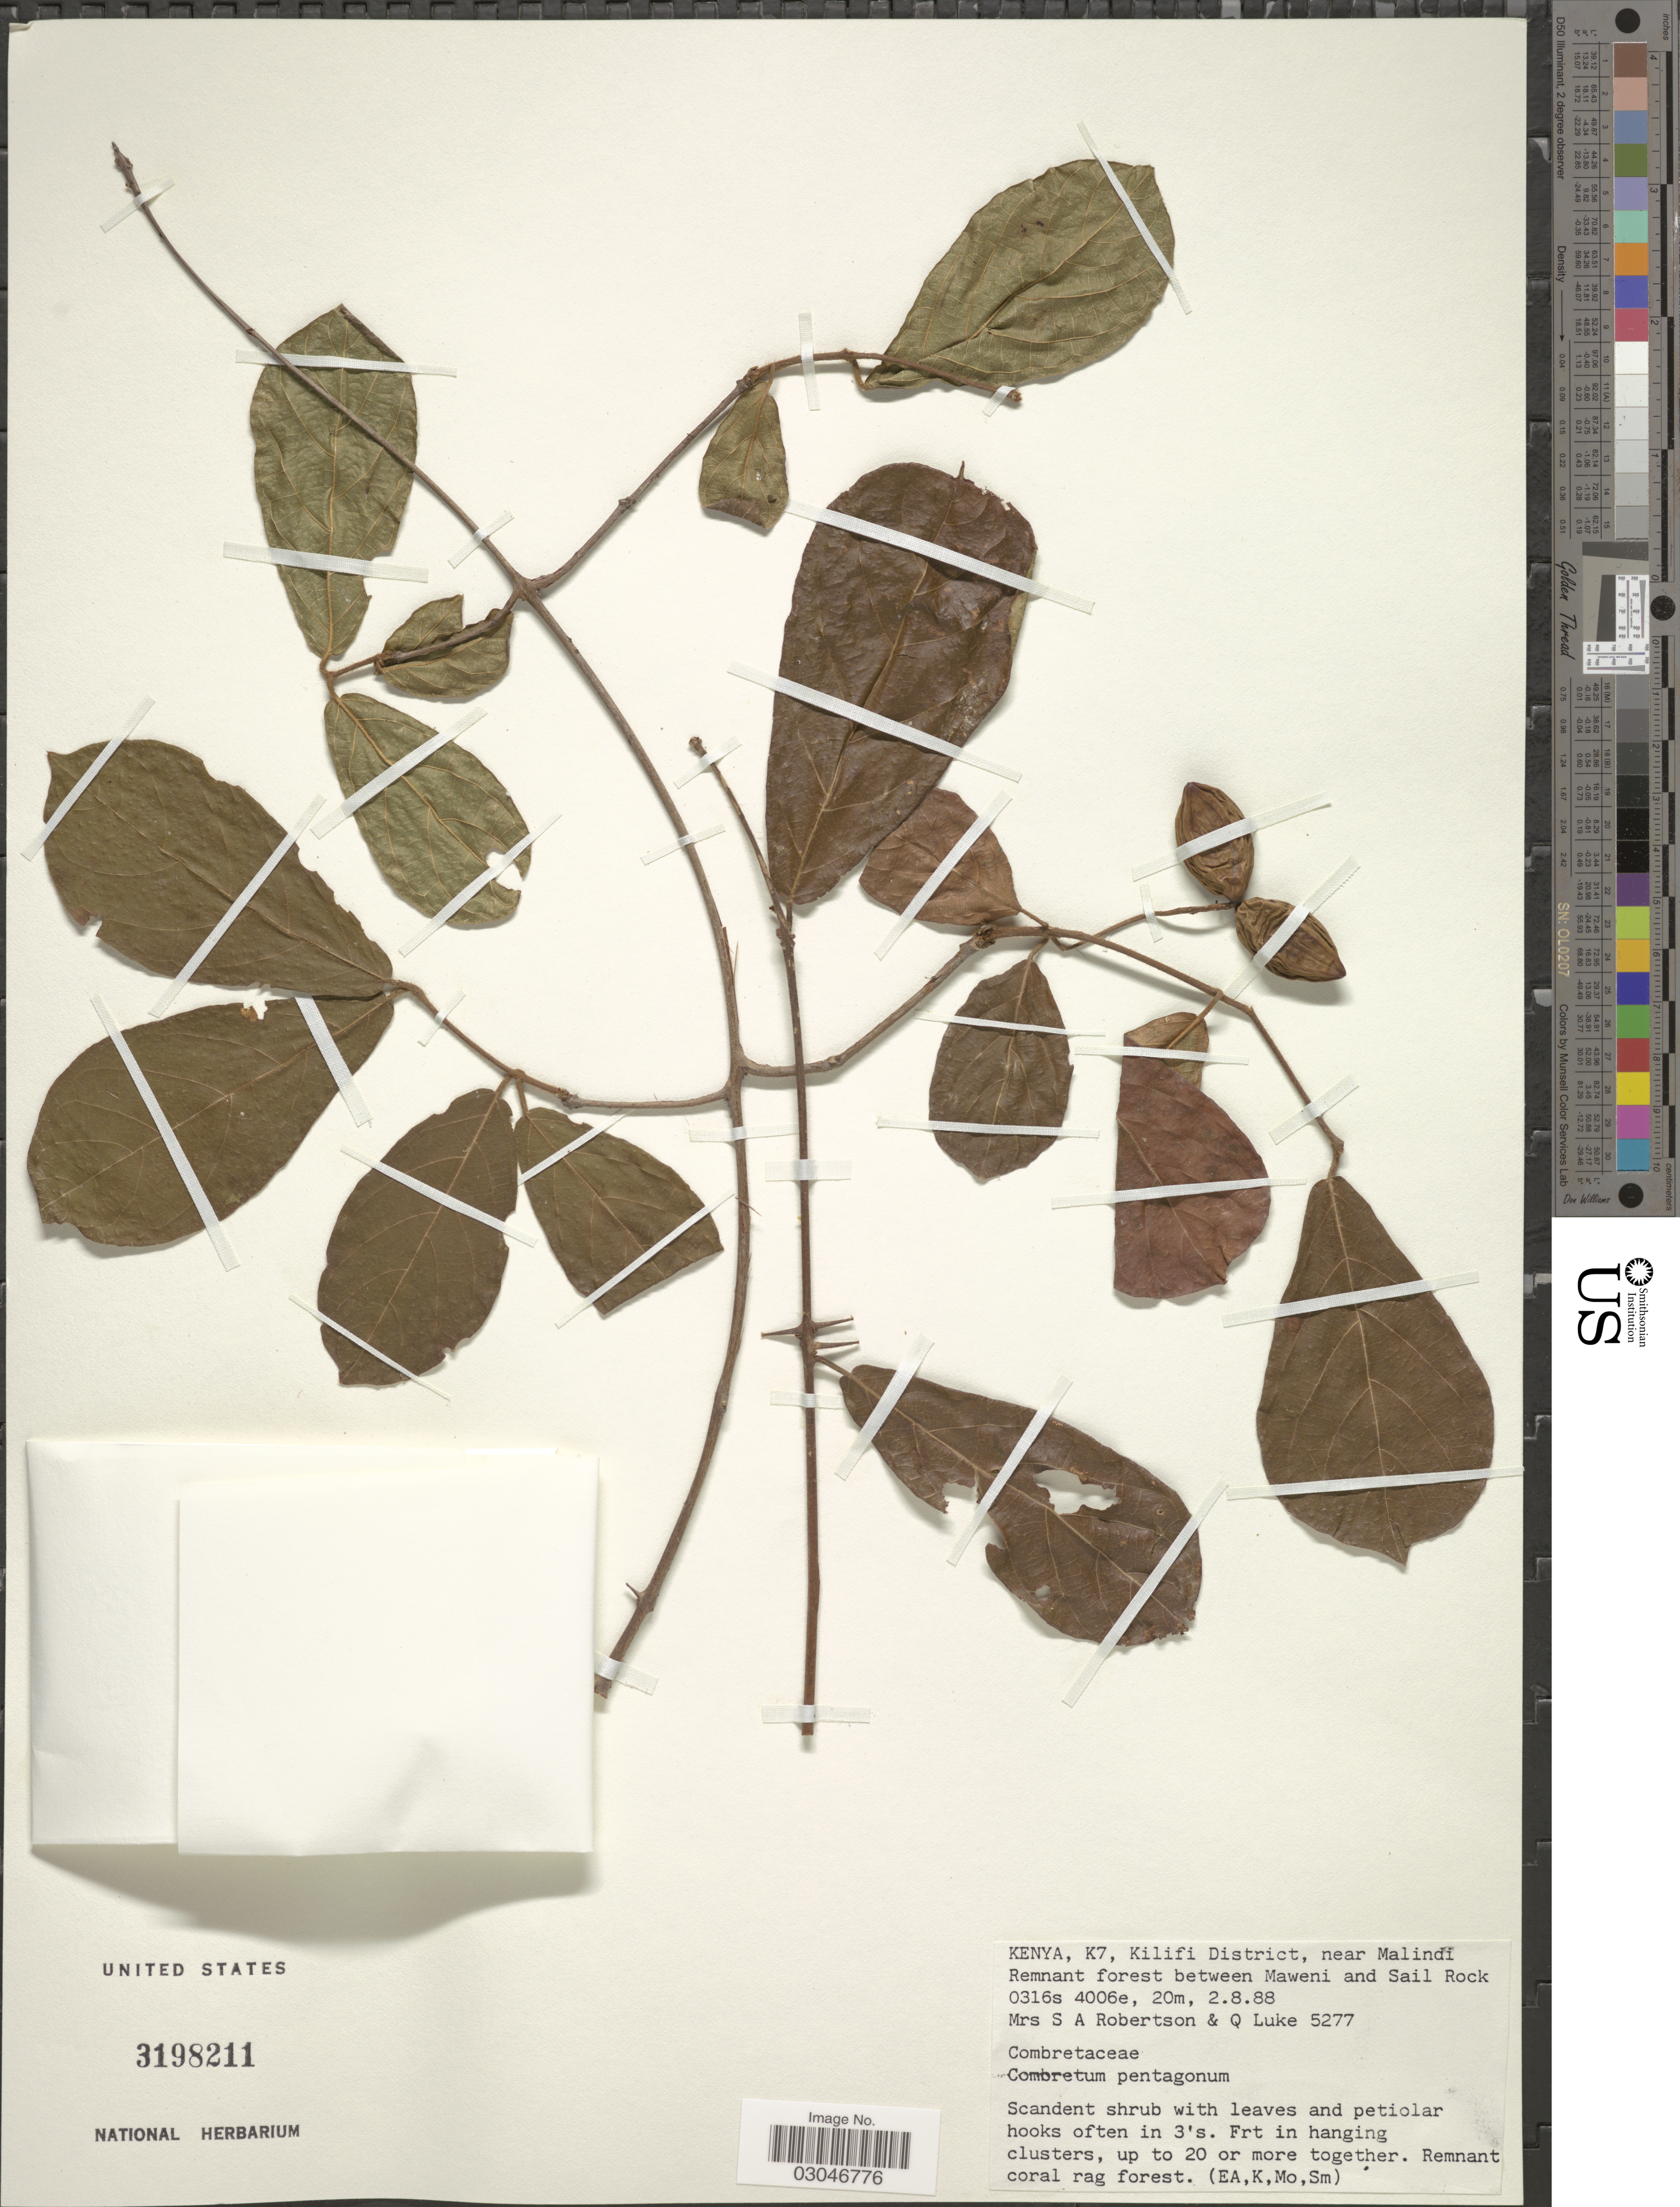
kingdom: Plantae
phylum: Tracheophyta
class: Magnoliopsida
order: Myrtales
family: Combretaceae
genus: Combretum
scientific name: Combretum pentagonum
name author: M.A. Lawson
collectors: S. Robertson & Q. Luke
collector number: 5277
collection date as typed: Transcribed d/m/y: 2/8/88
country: Kenya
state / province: Kilifi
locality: K7, Kilifi District, near Malindi. Remnant forest between Maweni and Sail Rock.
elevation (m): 20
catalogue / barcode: US 3198211